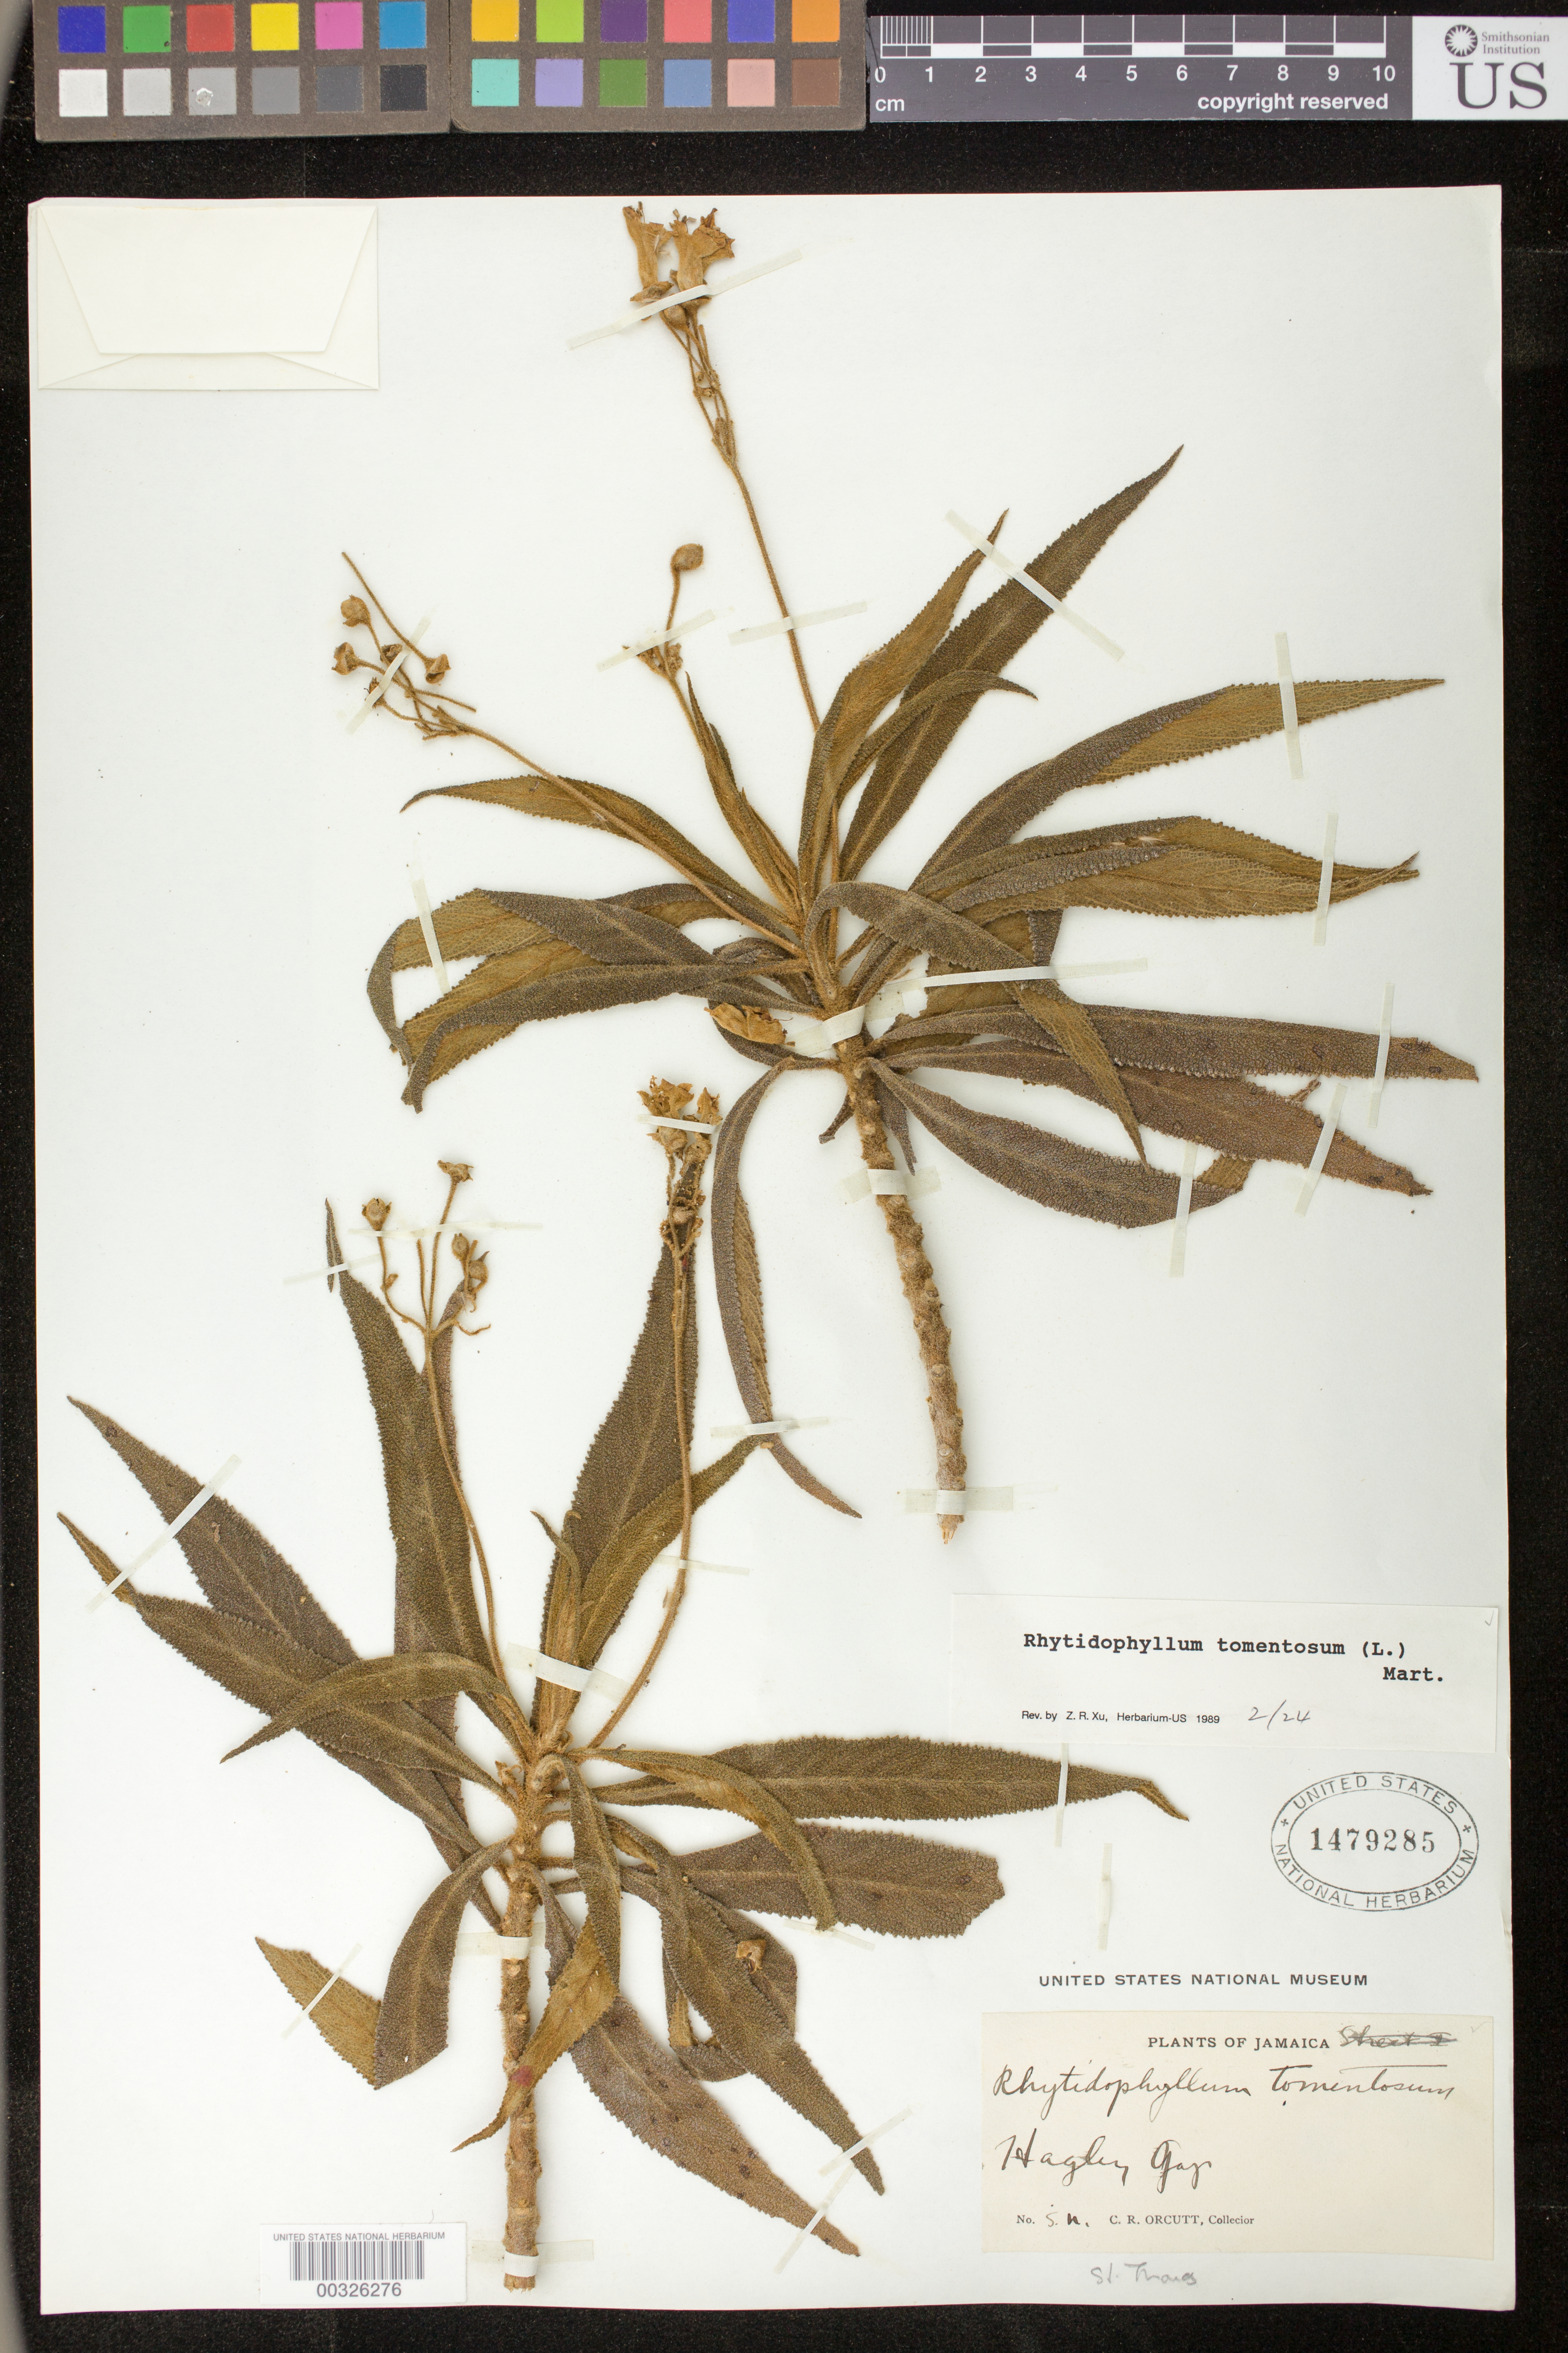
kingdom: Plantae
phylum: Tracheophyta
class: Magnoliopsida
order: Lamiales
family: Gesneriaceae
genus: Rhytidophyllum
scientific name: Rhytidophyllum tomentosum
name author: (L.) Mart.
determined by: Skog, Laurence E.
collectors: C. R. Orcutt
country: Jamaica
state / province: Saint Thomas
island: Jamaica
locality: Hagley Gap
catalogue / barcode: US 1479285